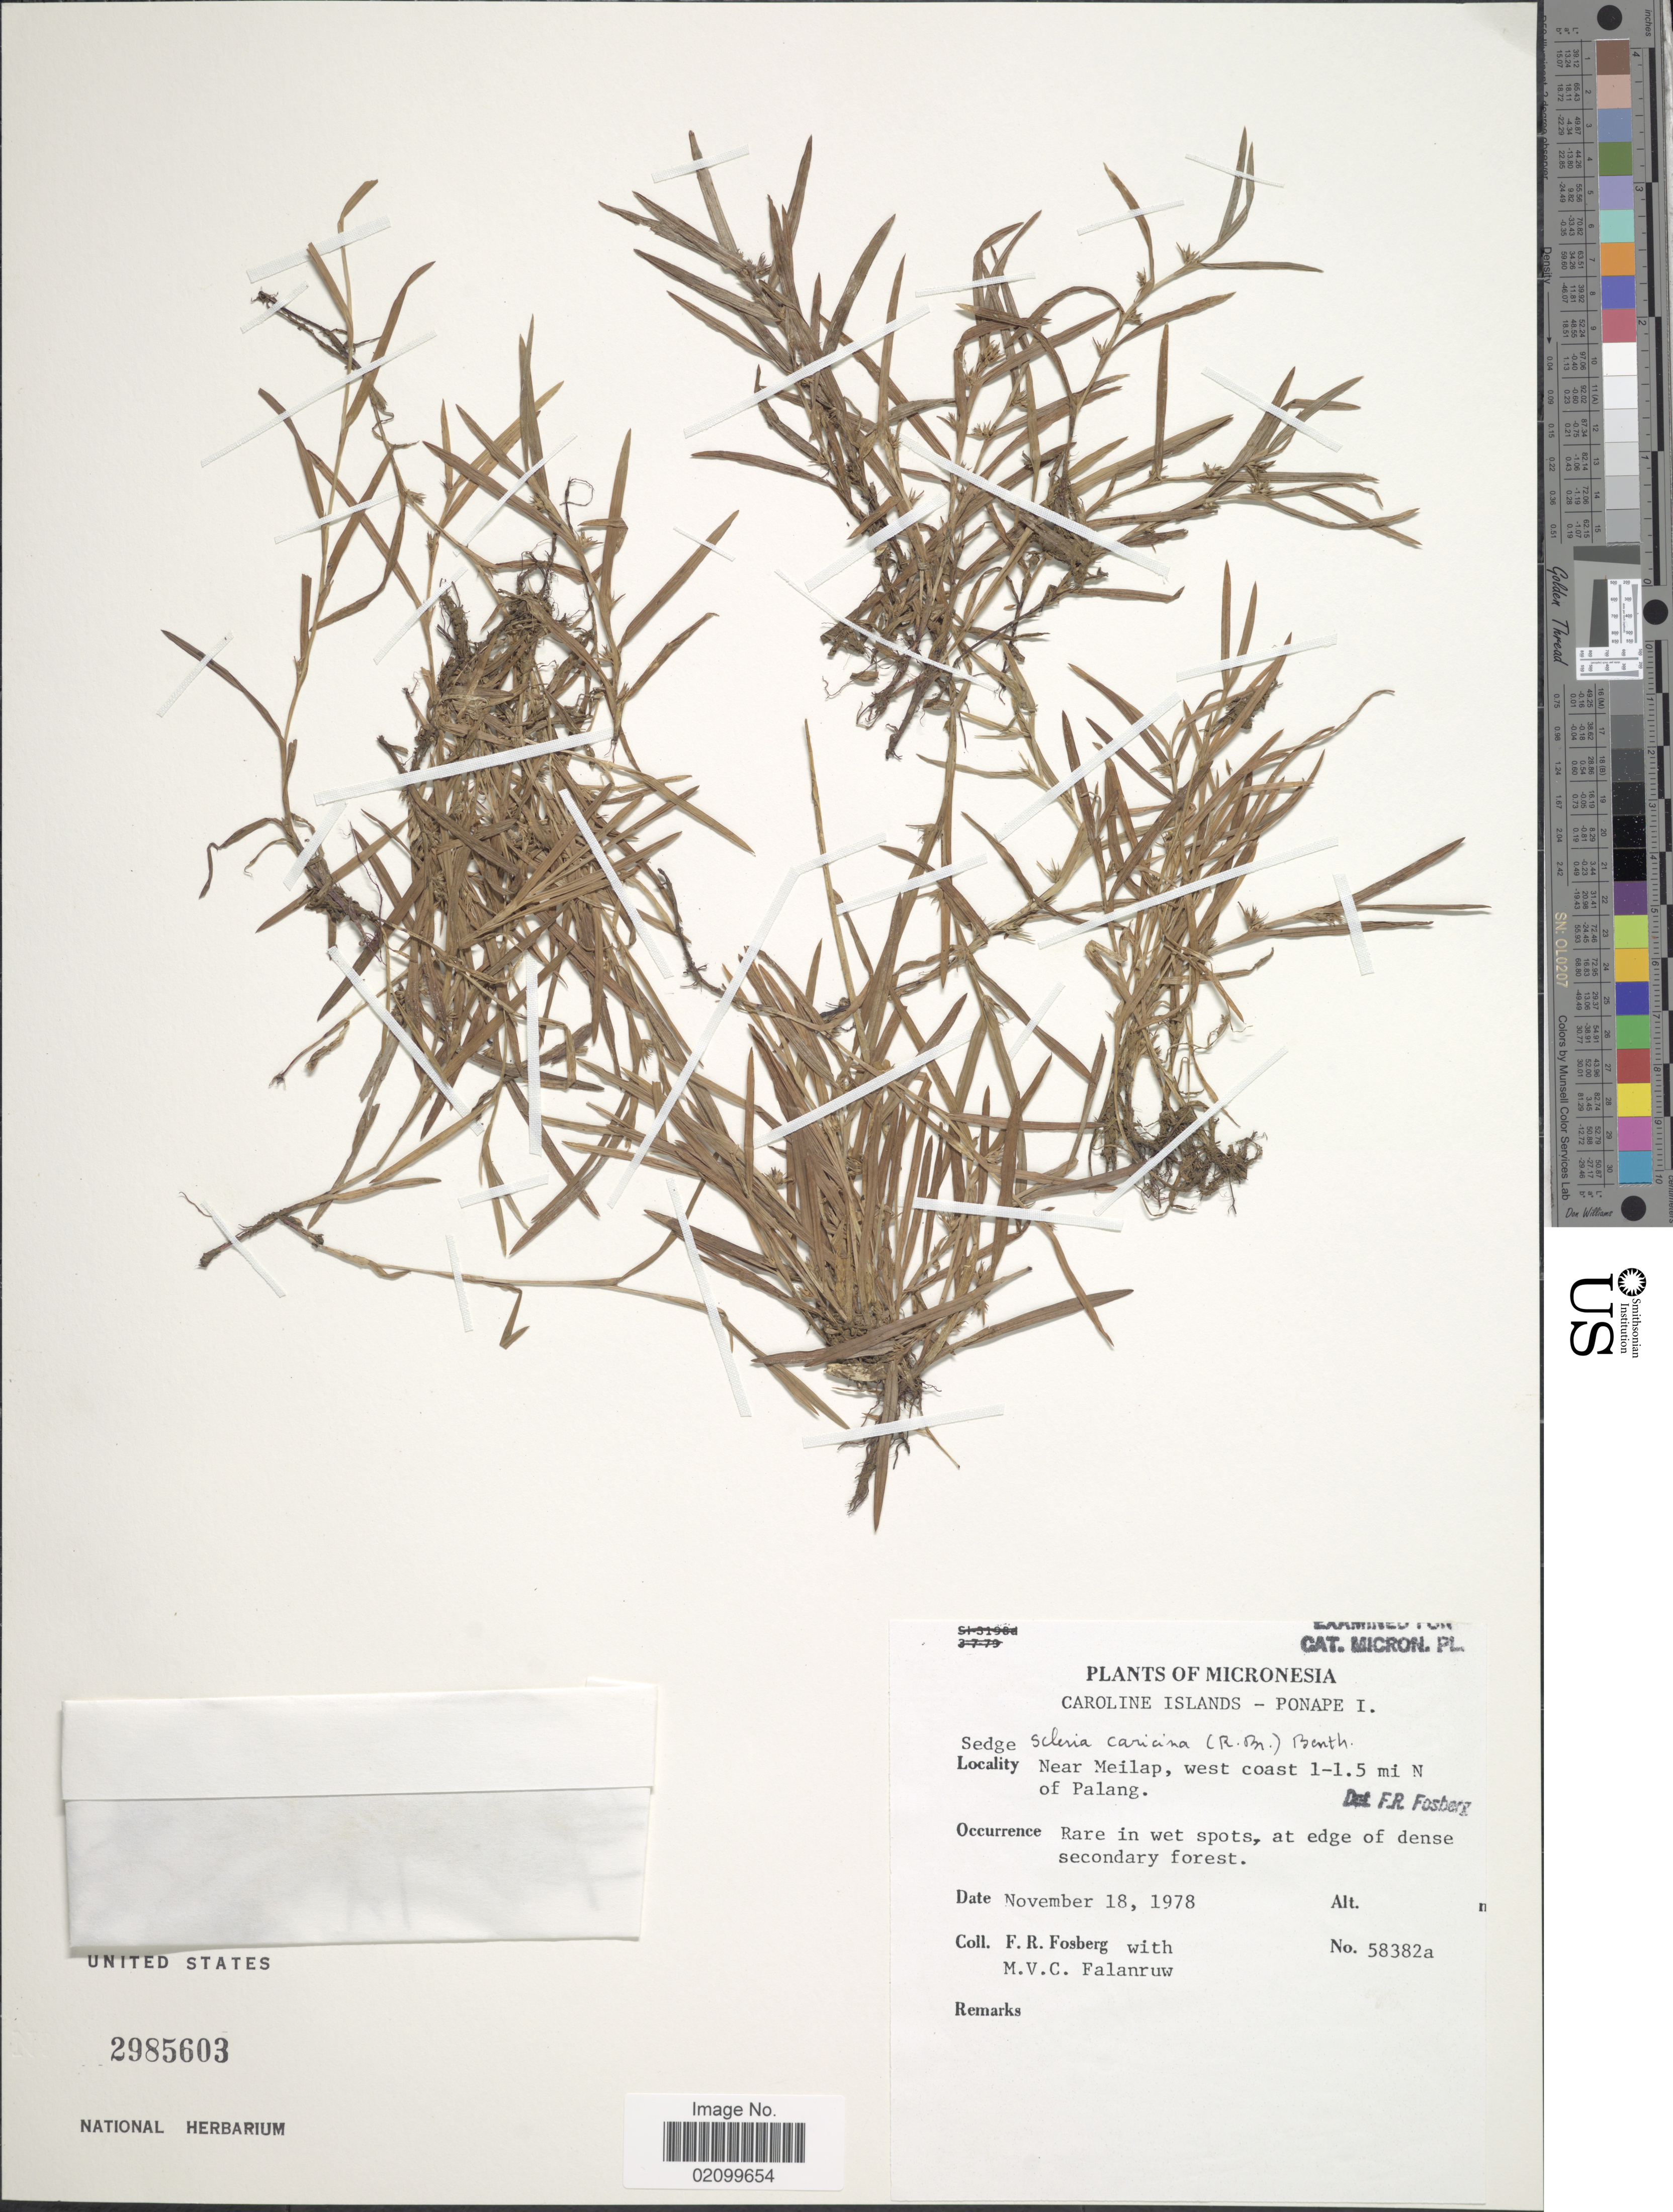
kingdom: Plantae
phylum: Tracheophyta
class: Liliopsida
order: Poales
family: Cyperaceae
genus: Diplacrum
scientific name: Diplacrum caricinum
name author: R. Br.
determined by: Strong, Mark T., (BOT), Smithsonian Institution - National Museum of Natural History (UNITED STATES)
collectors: F. R. Fosberg & M. V. Falanruw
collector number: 58382A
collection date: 1978-11-18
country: Micronesia, Federated States of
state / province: Pohnpei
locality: Caroline Islands - Ponape I. Near Meilap, west coast 1- 1.5 mi N of Palang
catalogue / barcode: US 2985603